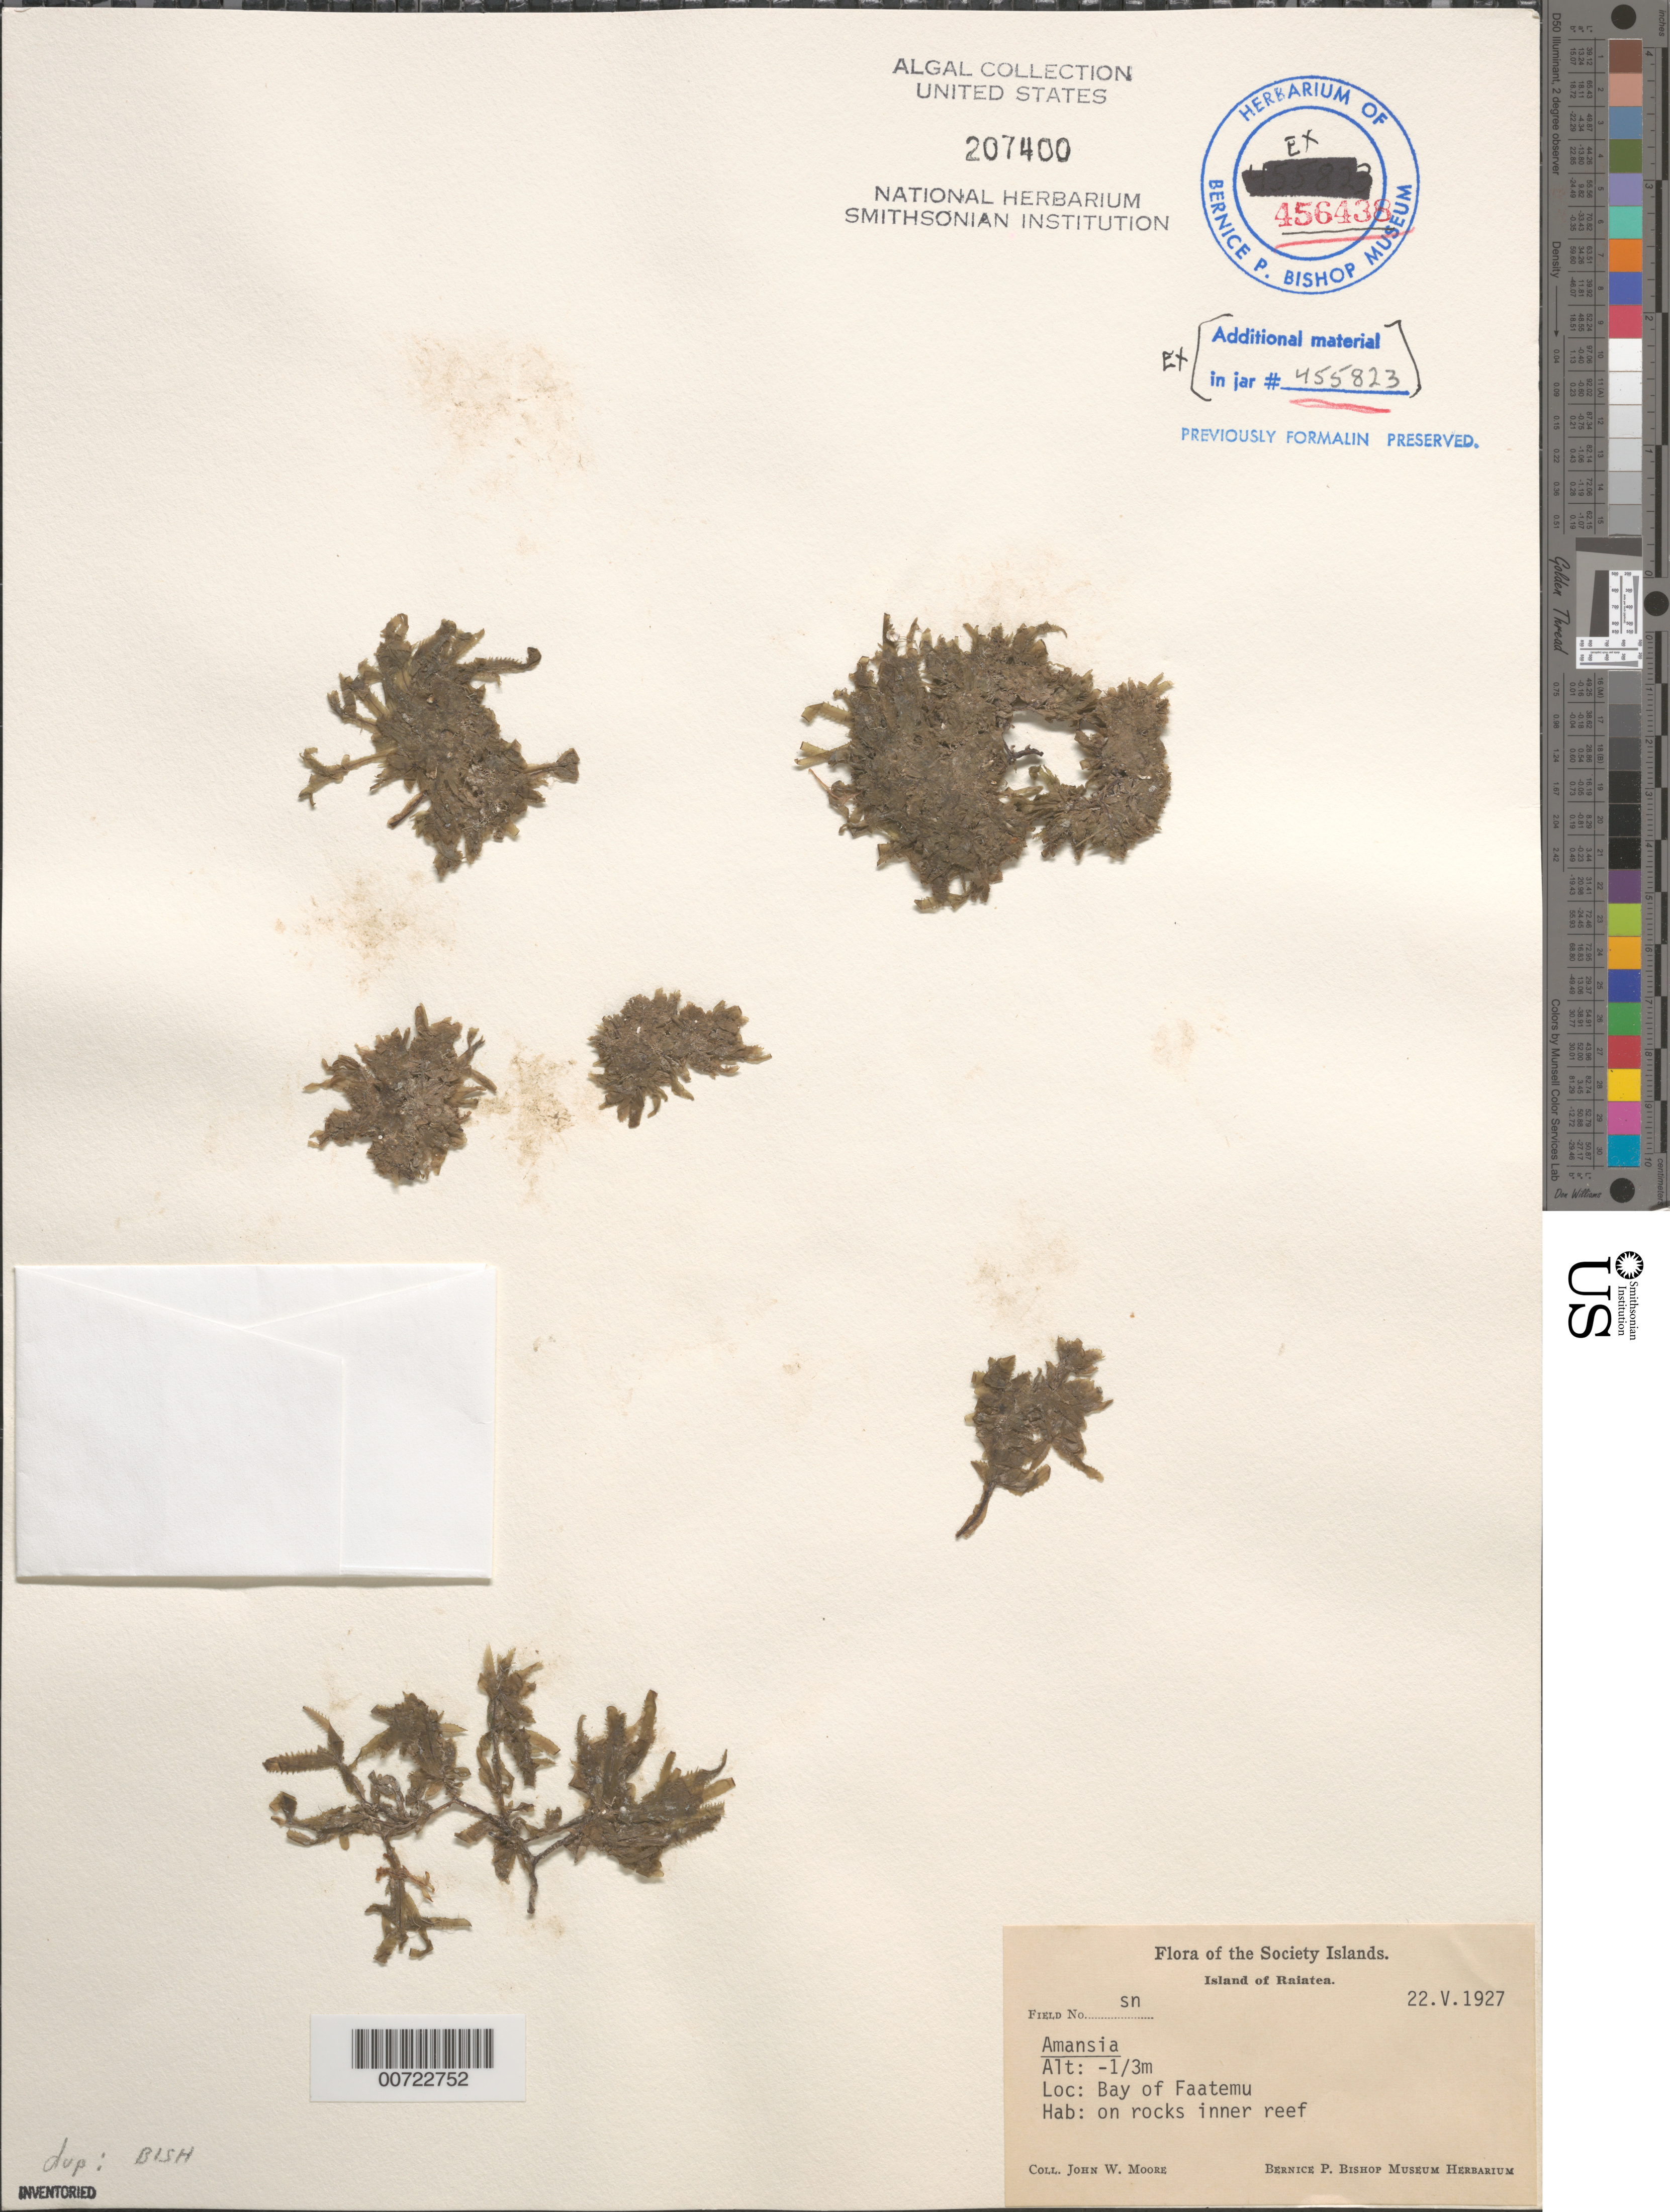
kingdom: Plantae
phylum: Rhodophyta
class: Florideophyceae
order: Ceramiales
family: Rhodomelaceae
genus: Amansia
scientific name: Amansia sp.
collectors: J. W. Moore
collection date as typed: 22 May 1927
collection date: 1927-05-22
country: French Polynesia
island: Raiatea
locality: Faatemu Bay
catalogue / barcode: US 207400